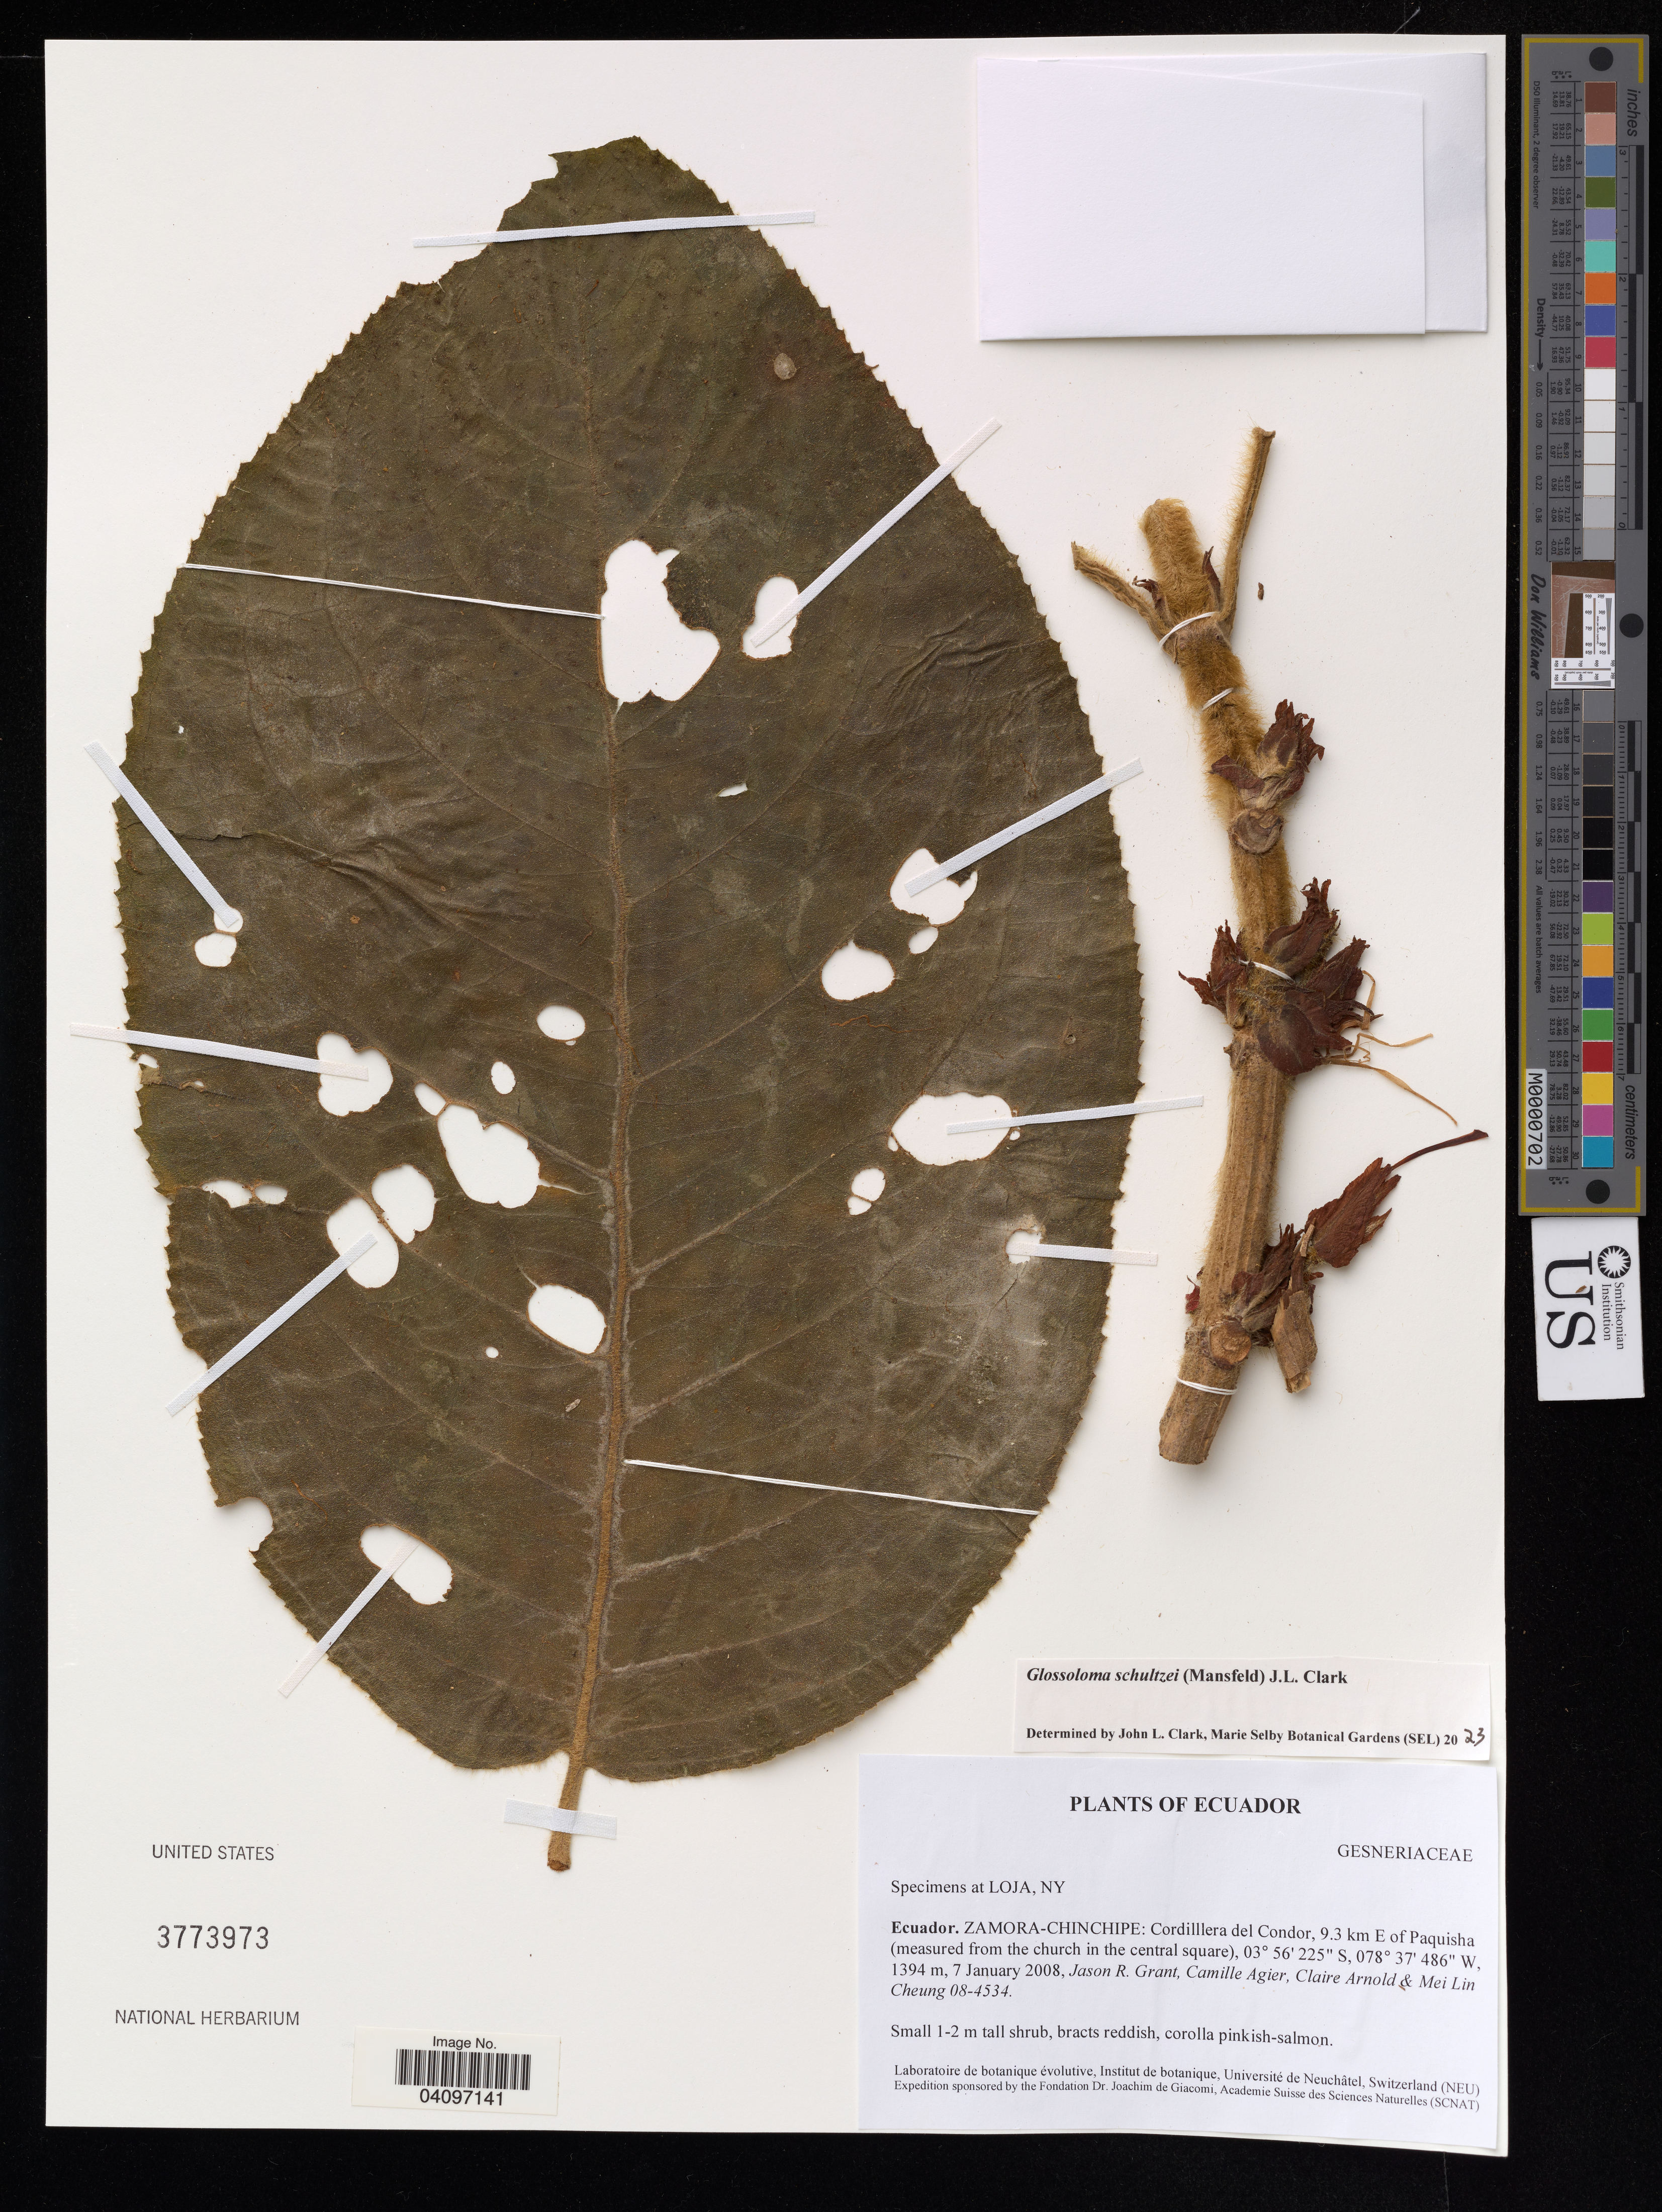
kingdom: Plantae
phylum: Tracheophyta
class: Magnoliopsida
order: Lamiales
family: Gesneriaceae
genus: Glossoloma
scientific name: Glossoloma schultzei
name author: (Mansf.) J.L. Clark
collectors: J. Grant, C. Agier, C. Arnold & M. Cheung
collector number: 08-4534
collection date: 2008-01-07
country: Ecuador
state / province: Zamora-Chinchipe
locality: Cordilllera del Condor, 9.3 km E of Paquisha (measured from the church in the central square).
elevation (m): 1394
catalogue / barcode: US 3773973